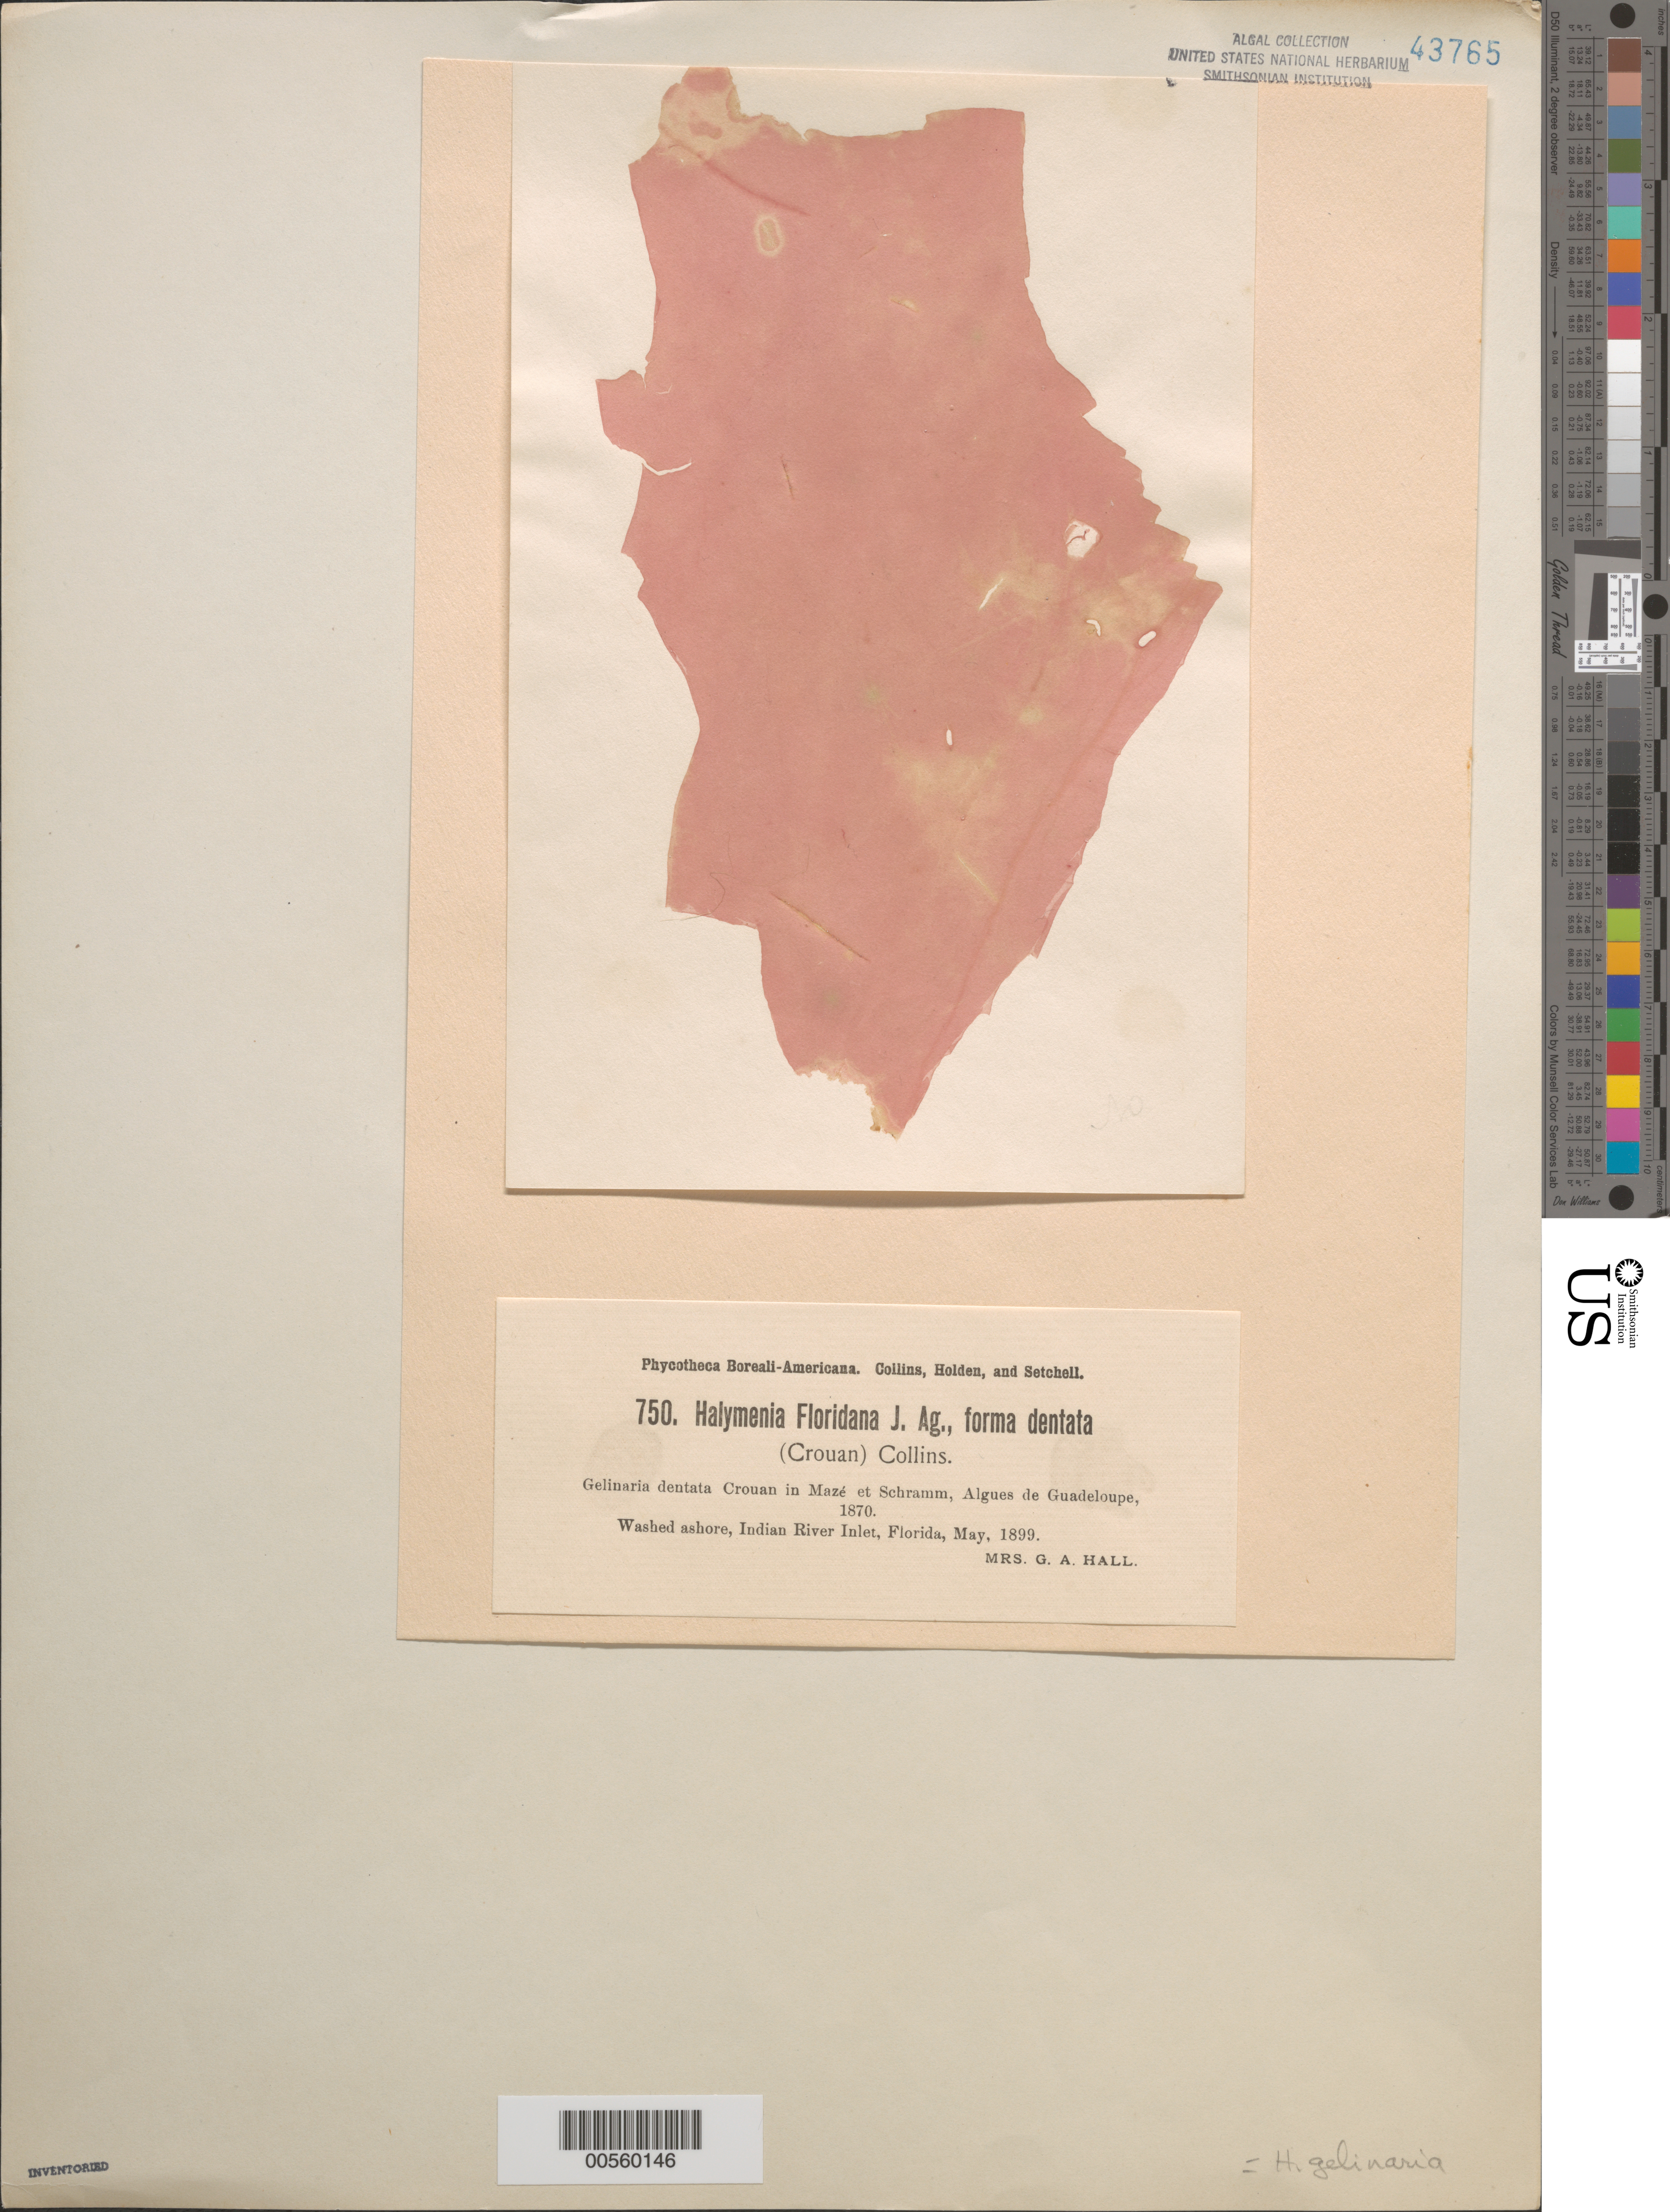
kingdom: Plantae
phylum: Rhodophyta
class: Florideophyceae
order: Halymeniales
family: Halymeniaceae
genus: Halymenia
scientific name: Halymenia floridana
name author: J. Agardh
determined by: Algae name updating Project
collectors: Mrs. Hall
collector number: PB-A 750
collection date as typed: May 1899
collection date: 1899-05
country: United States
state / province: Florida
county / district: Saint Lucie County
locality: Indian River Inlet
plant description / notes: Collins, Holden & Setchell, Phycotheca Boreali-Americana, as Halymenia floridana f. dentata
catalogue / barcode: US 43765